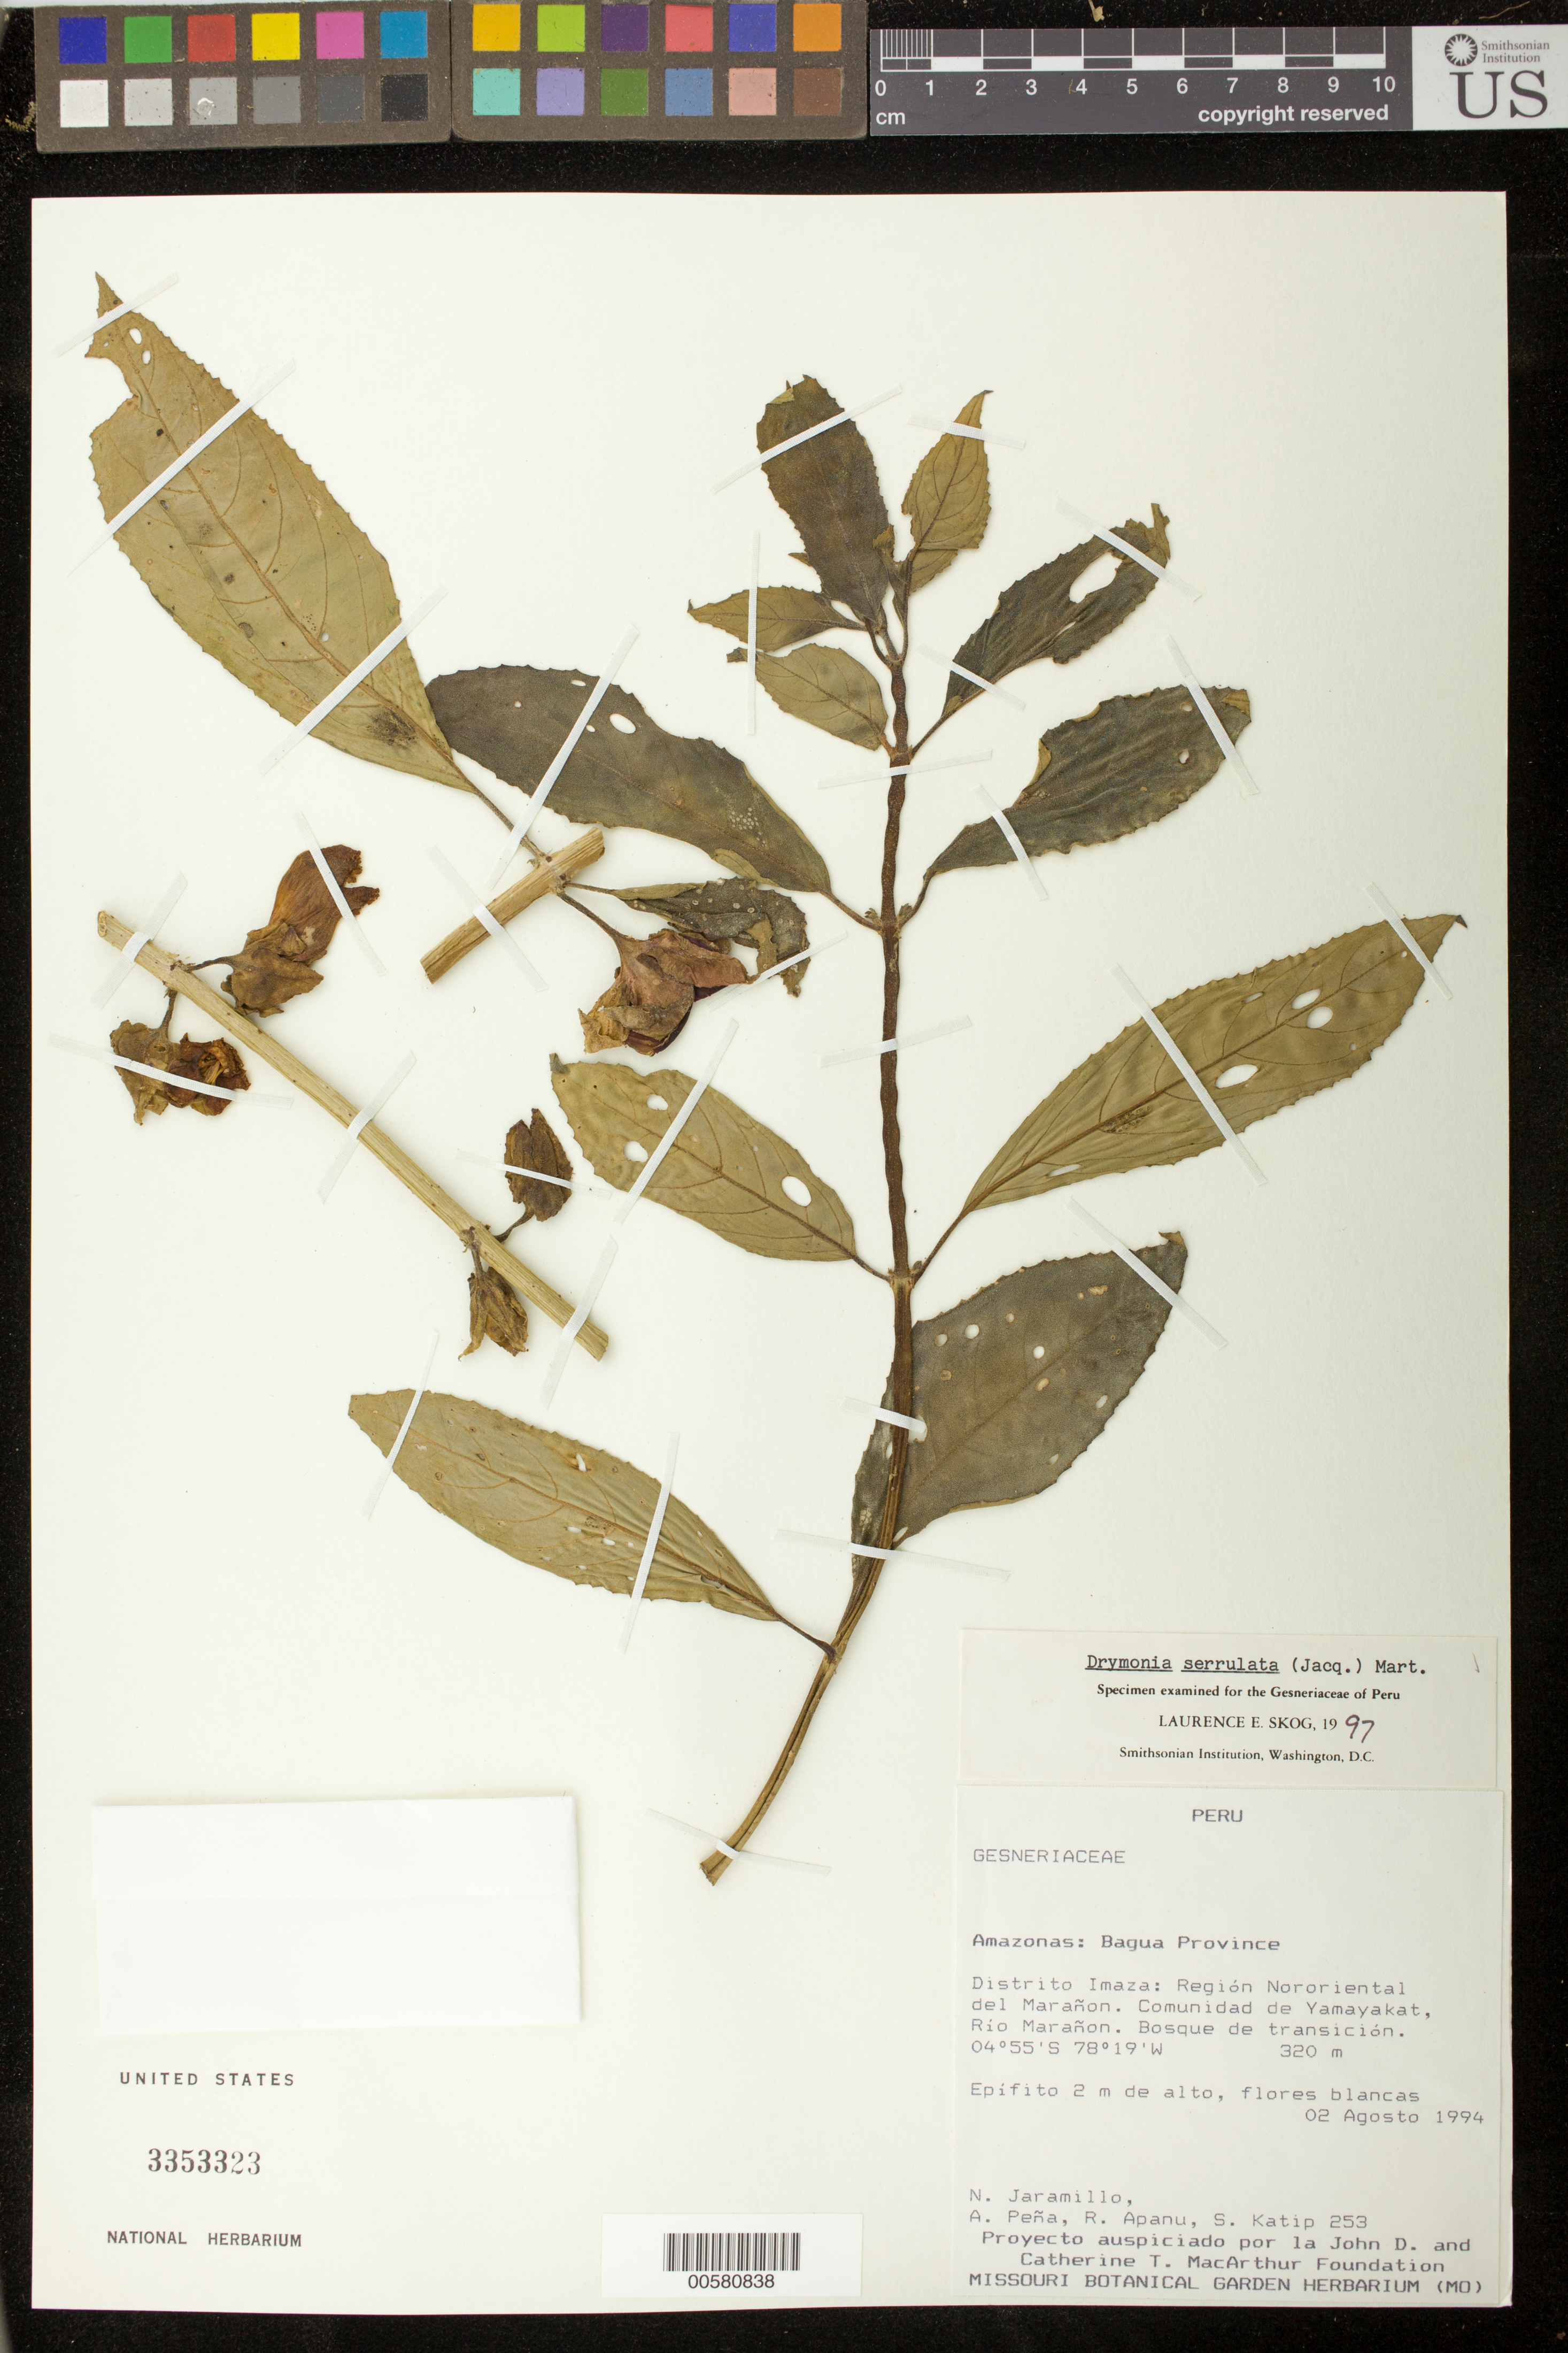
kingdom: Plantae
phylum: Tracheophyta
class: Magnoliopsida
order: Lamiales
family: Gesneriaceae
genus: Drymonia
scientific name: Drymonia serrulata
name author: (Jacq.) Mart.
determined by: Skog, Laurence E.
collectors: N. Jaramillo, A. Peña, R. Apanu & A. Katip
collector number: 253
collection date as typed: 02 Aug 1994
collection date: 1994-08-02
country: Peru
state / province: Amazonas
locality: Prov. Bagua, dtto. Imaza: región nororiental del Marañon, comunidad de Yamayakat, Río Marañon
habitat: Bosque de transición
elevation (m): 320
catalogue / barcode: US 3353323